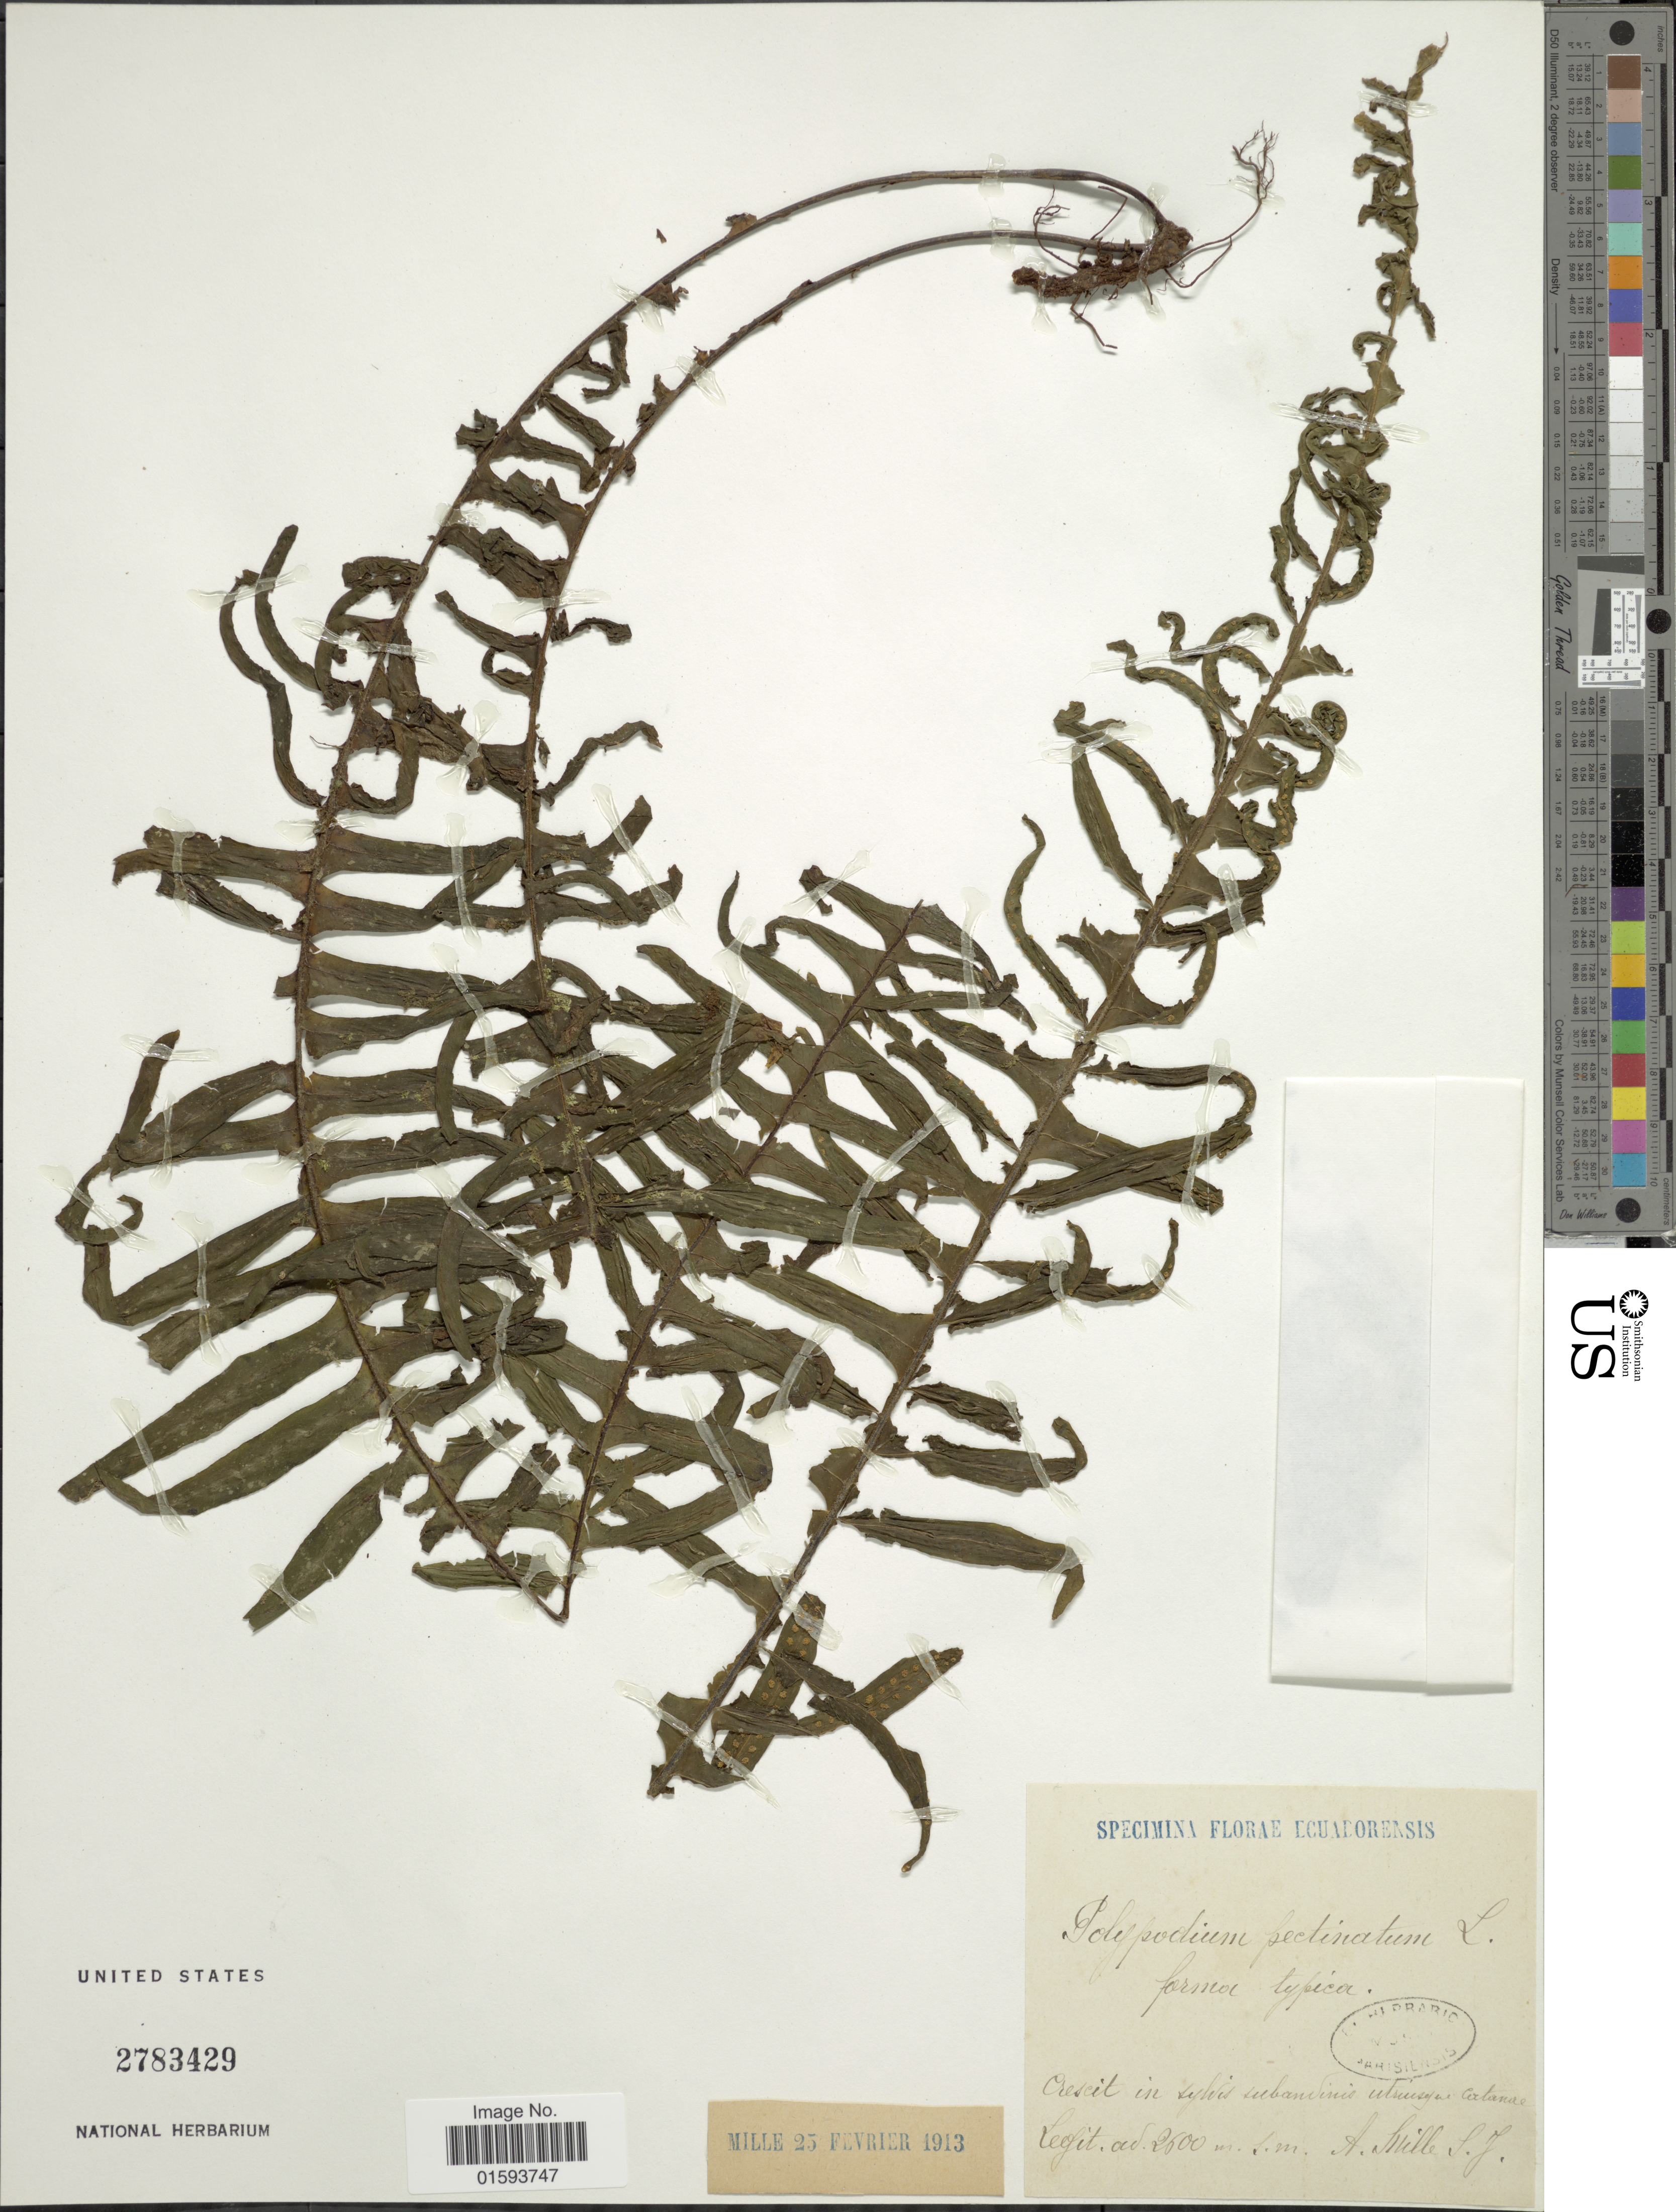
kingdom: Plantae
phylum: Tracheophyta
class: Polypodiopsida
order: Polypodiales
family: Polypodiaceae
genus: Pecluma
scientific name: Pecluma pectinata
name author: (L.) M.G. Price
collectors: A. Sodiro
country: Ecuador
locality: Crescit in sylvis subandinis utriusque cortanae. [interpreted]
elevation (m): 2600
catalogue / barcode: US 2783429